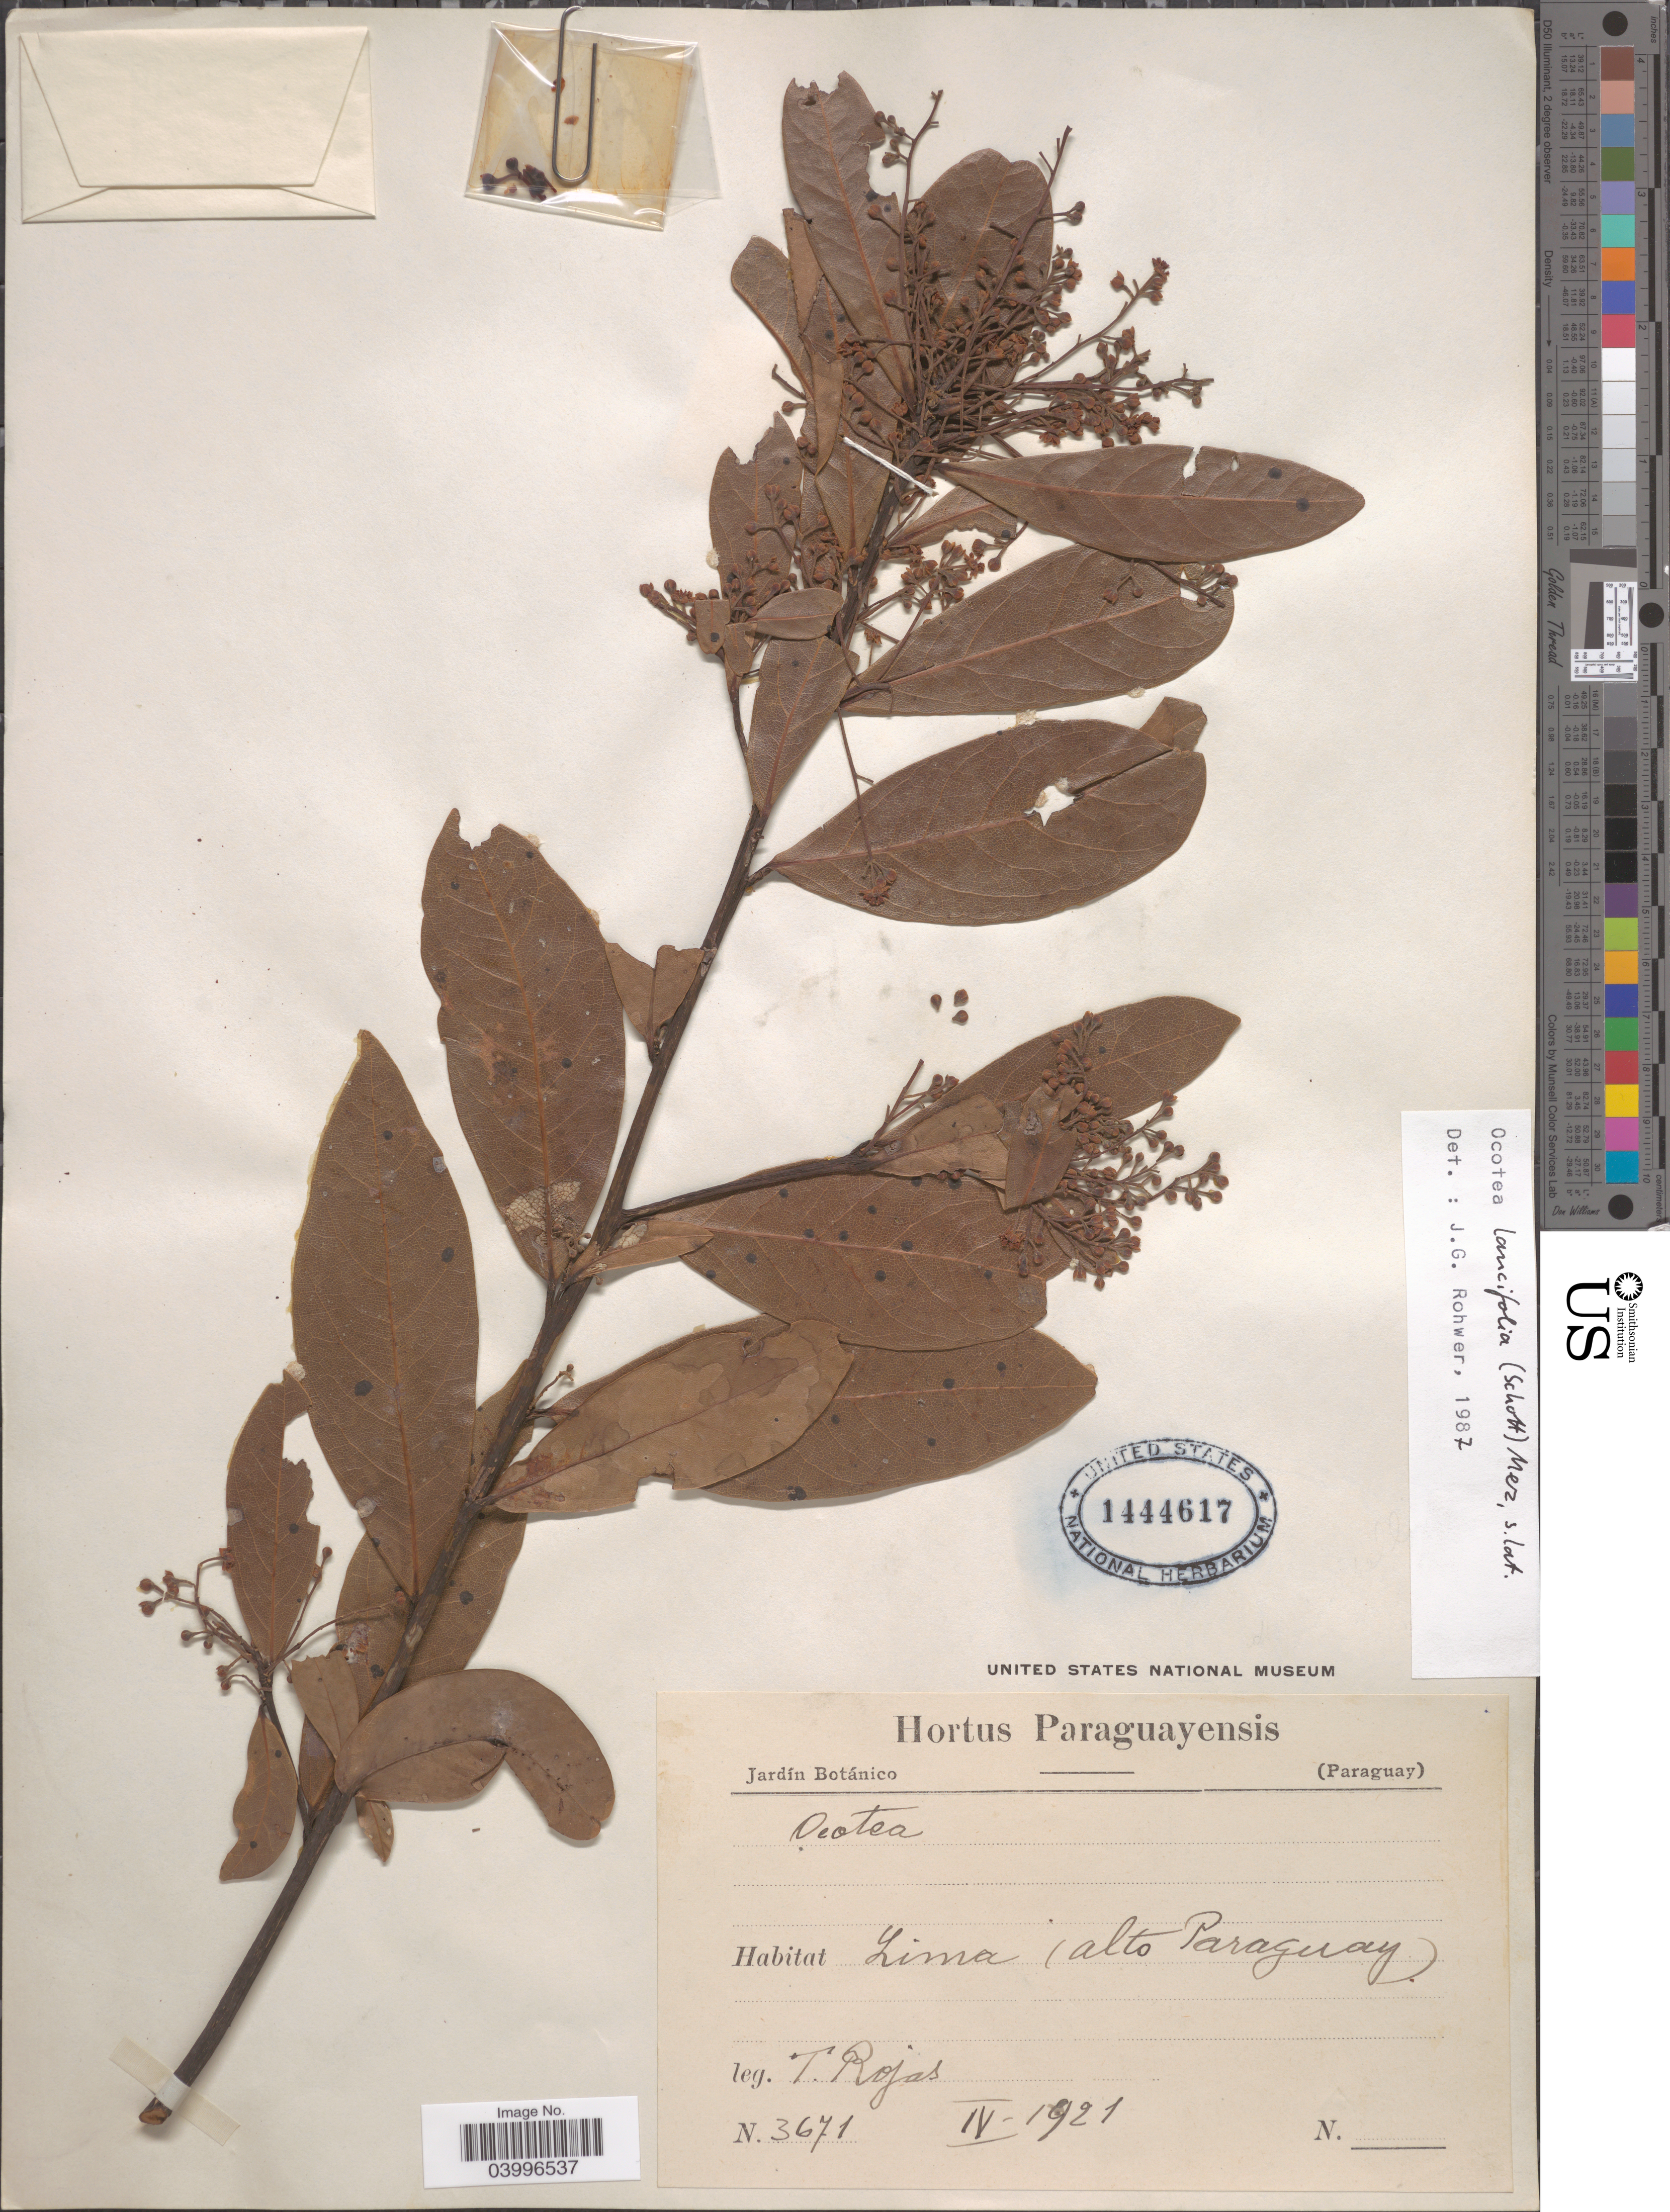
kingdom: Plantae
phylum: Tracheophyta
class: Magnoliopsida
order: Laurales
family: Lauraceae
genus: Ocotea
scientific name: Ocotea lancifolia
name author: (Schott) Mez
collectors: T. Rojas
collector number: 3671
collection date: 1921-04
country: Paraguay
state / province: Alto Paraguay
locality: Lima.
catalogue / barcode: US 1444617